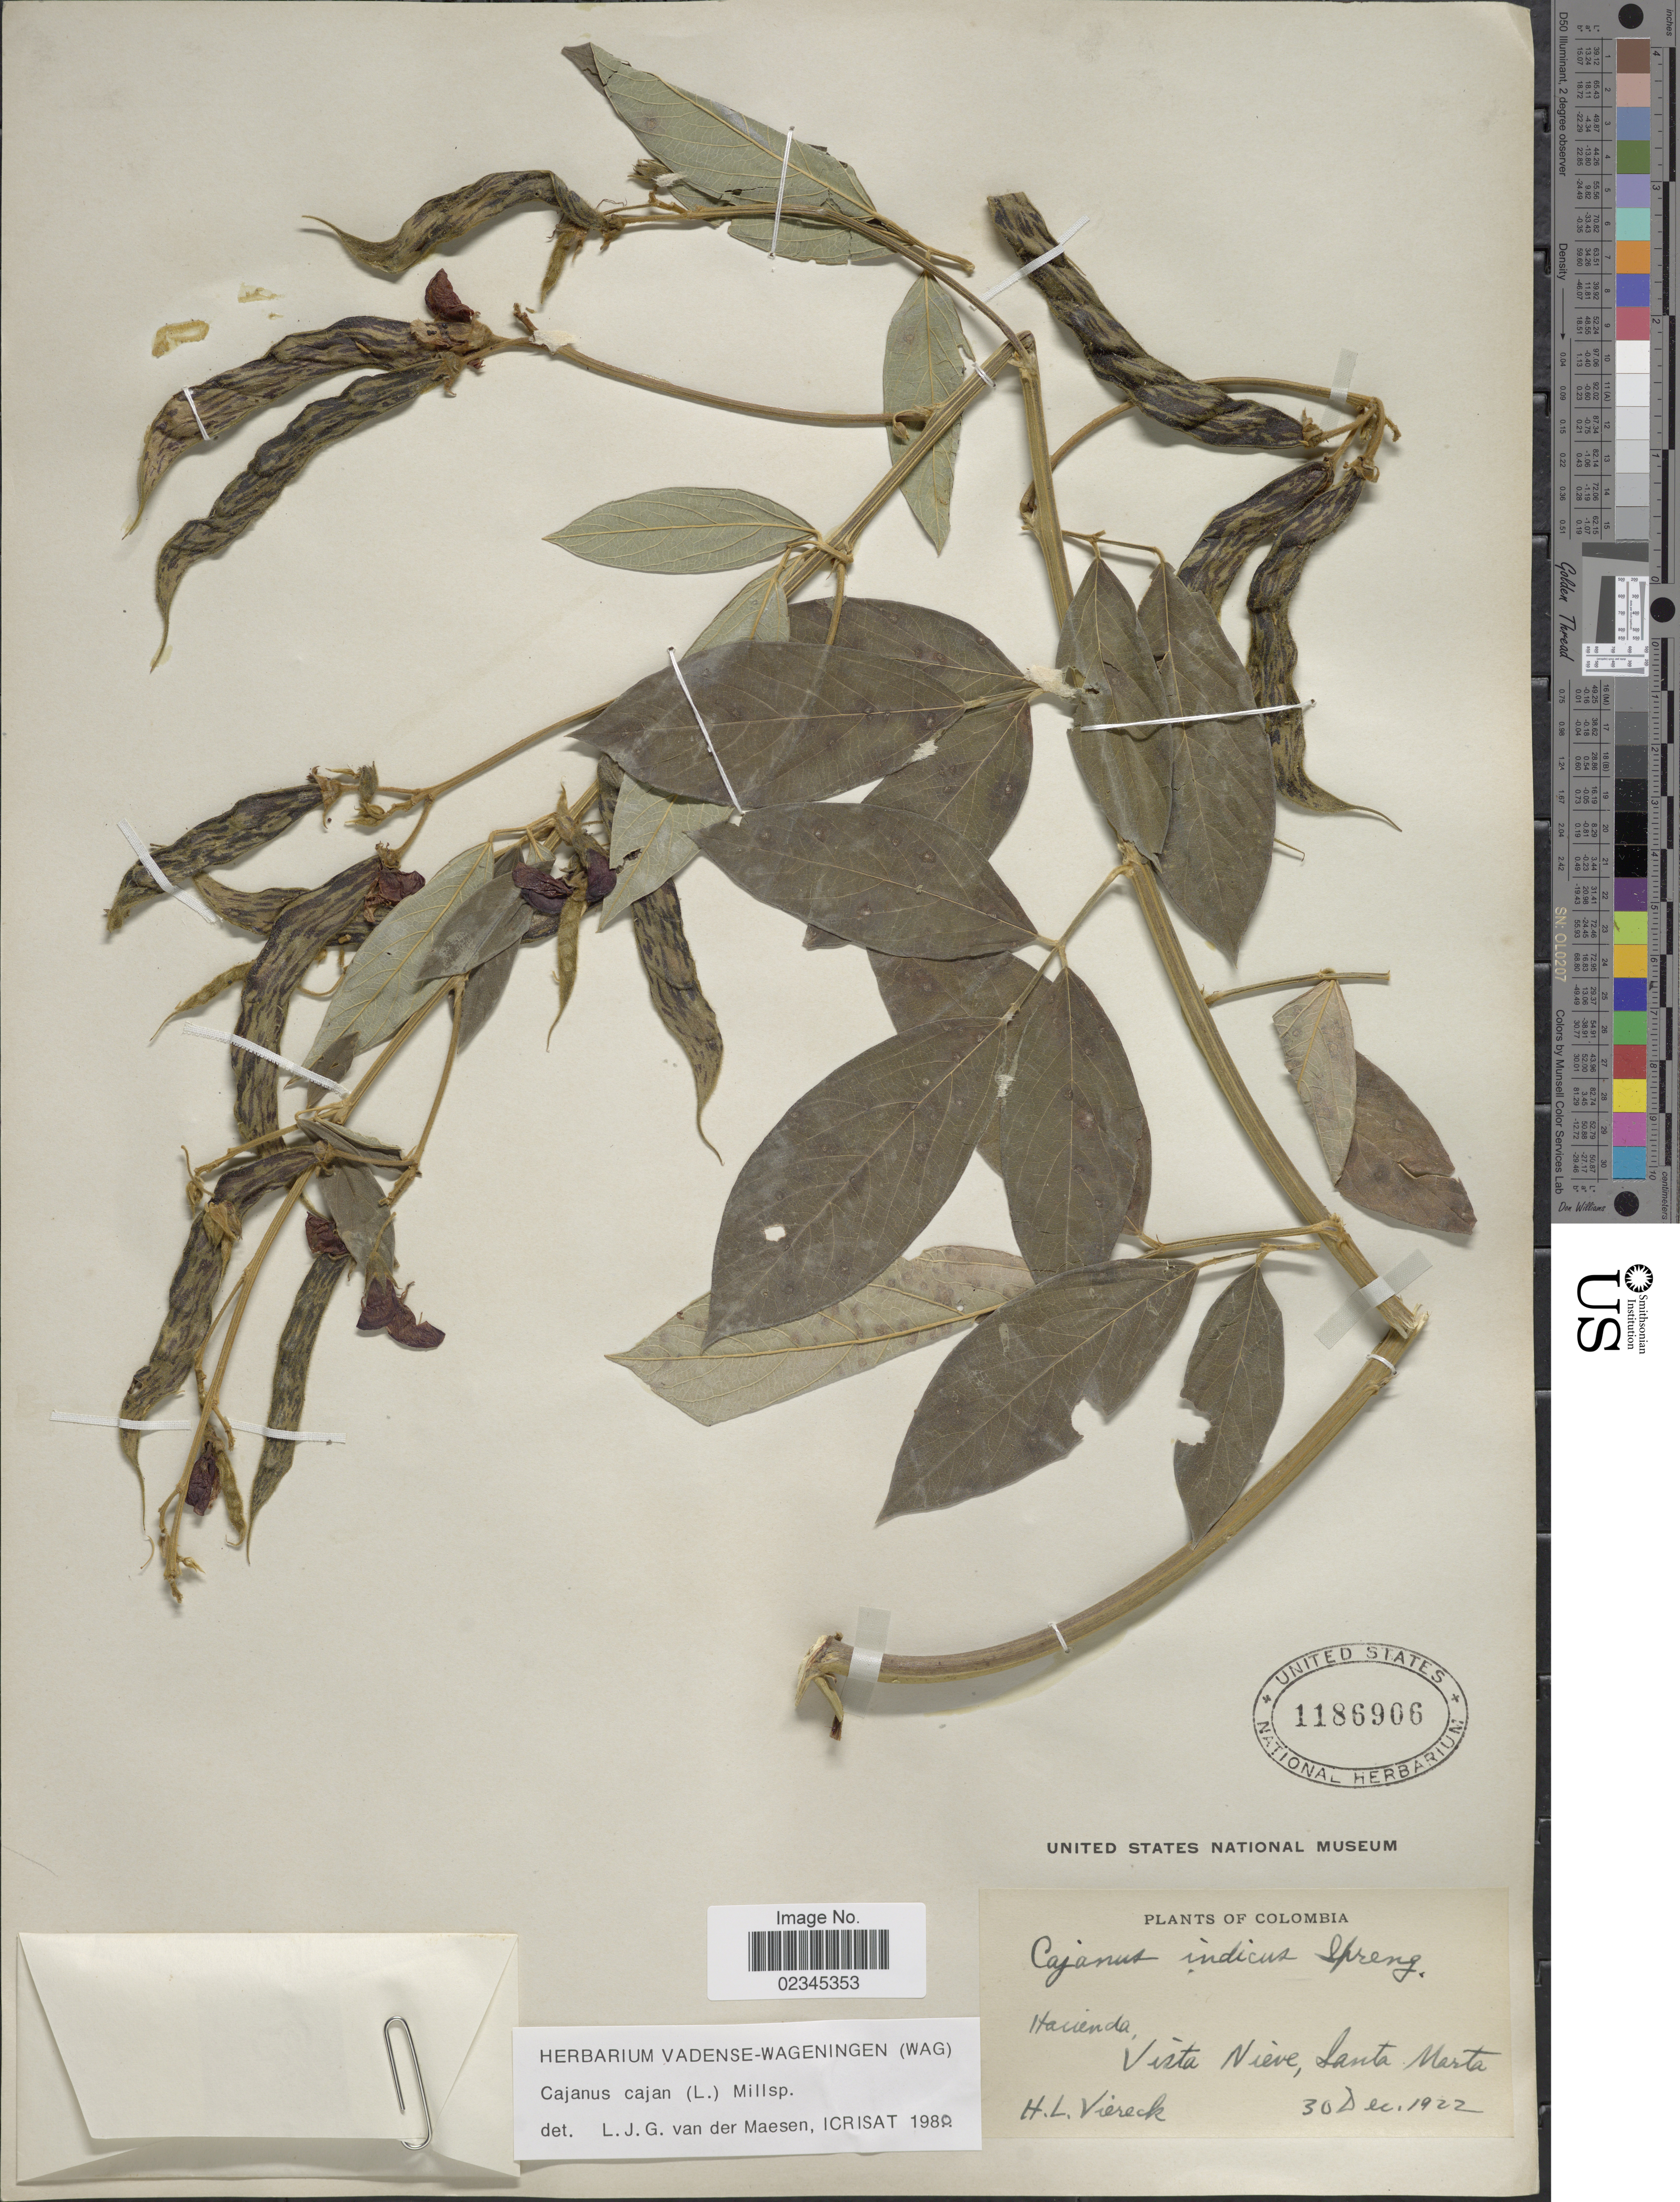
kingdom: Plantae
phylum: Tracheophyta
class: Magnoliopsida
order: Fabales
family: Fabaceae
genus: Cajanus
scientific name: Cajanus cajan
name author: (L.) Huth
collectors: H. L. Viereck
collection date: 1922-12-30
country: Colombia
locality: Hacienda, Vista Nieve, Santa Marta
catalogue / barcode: US 1186906